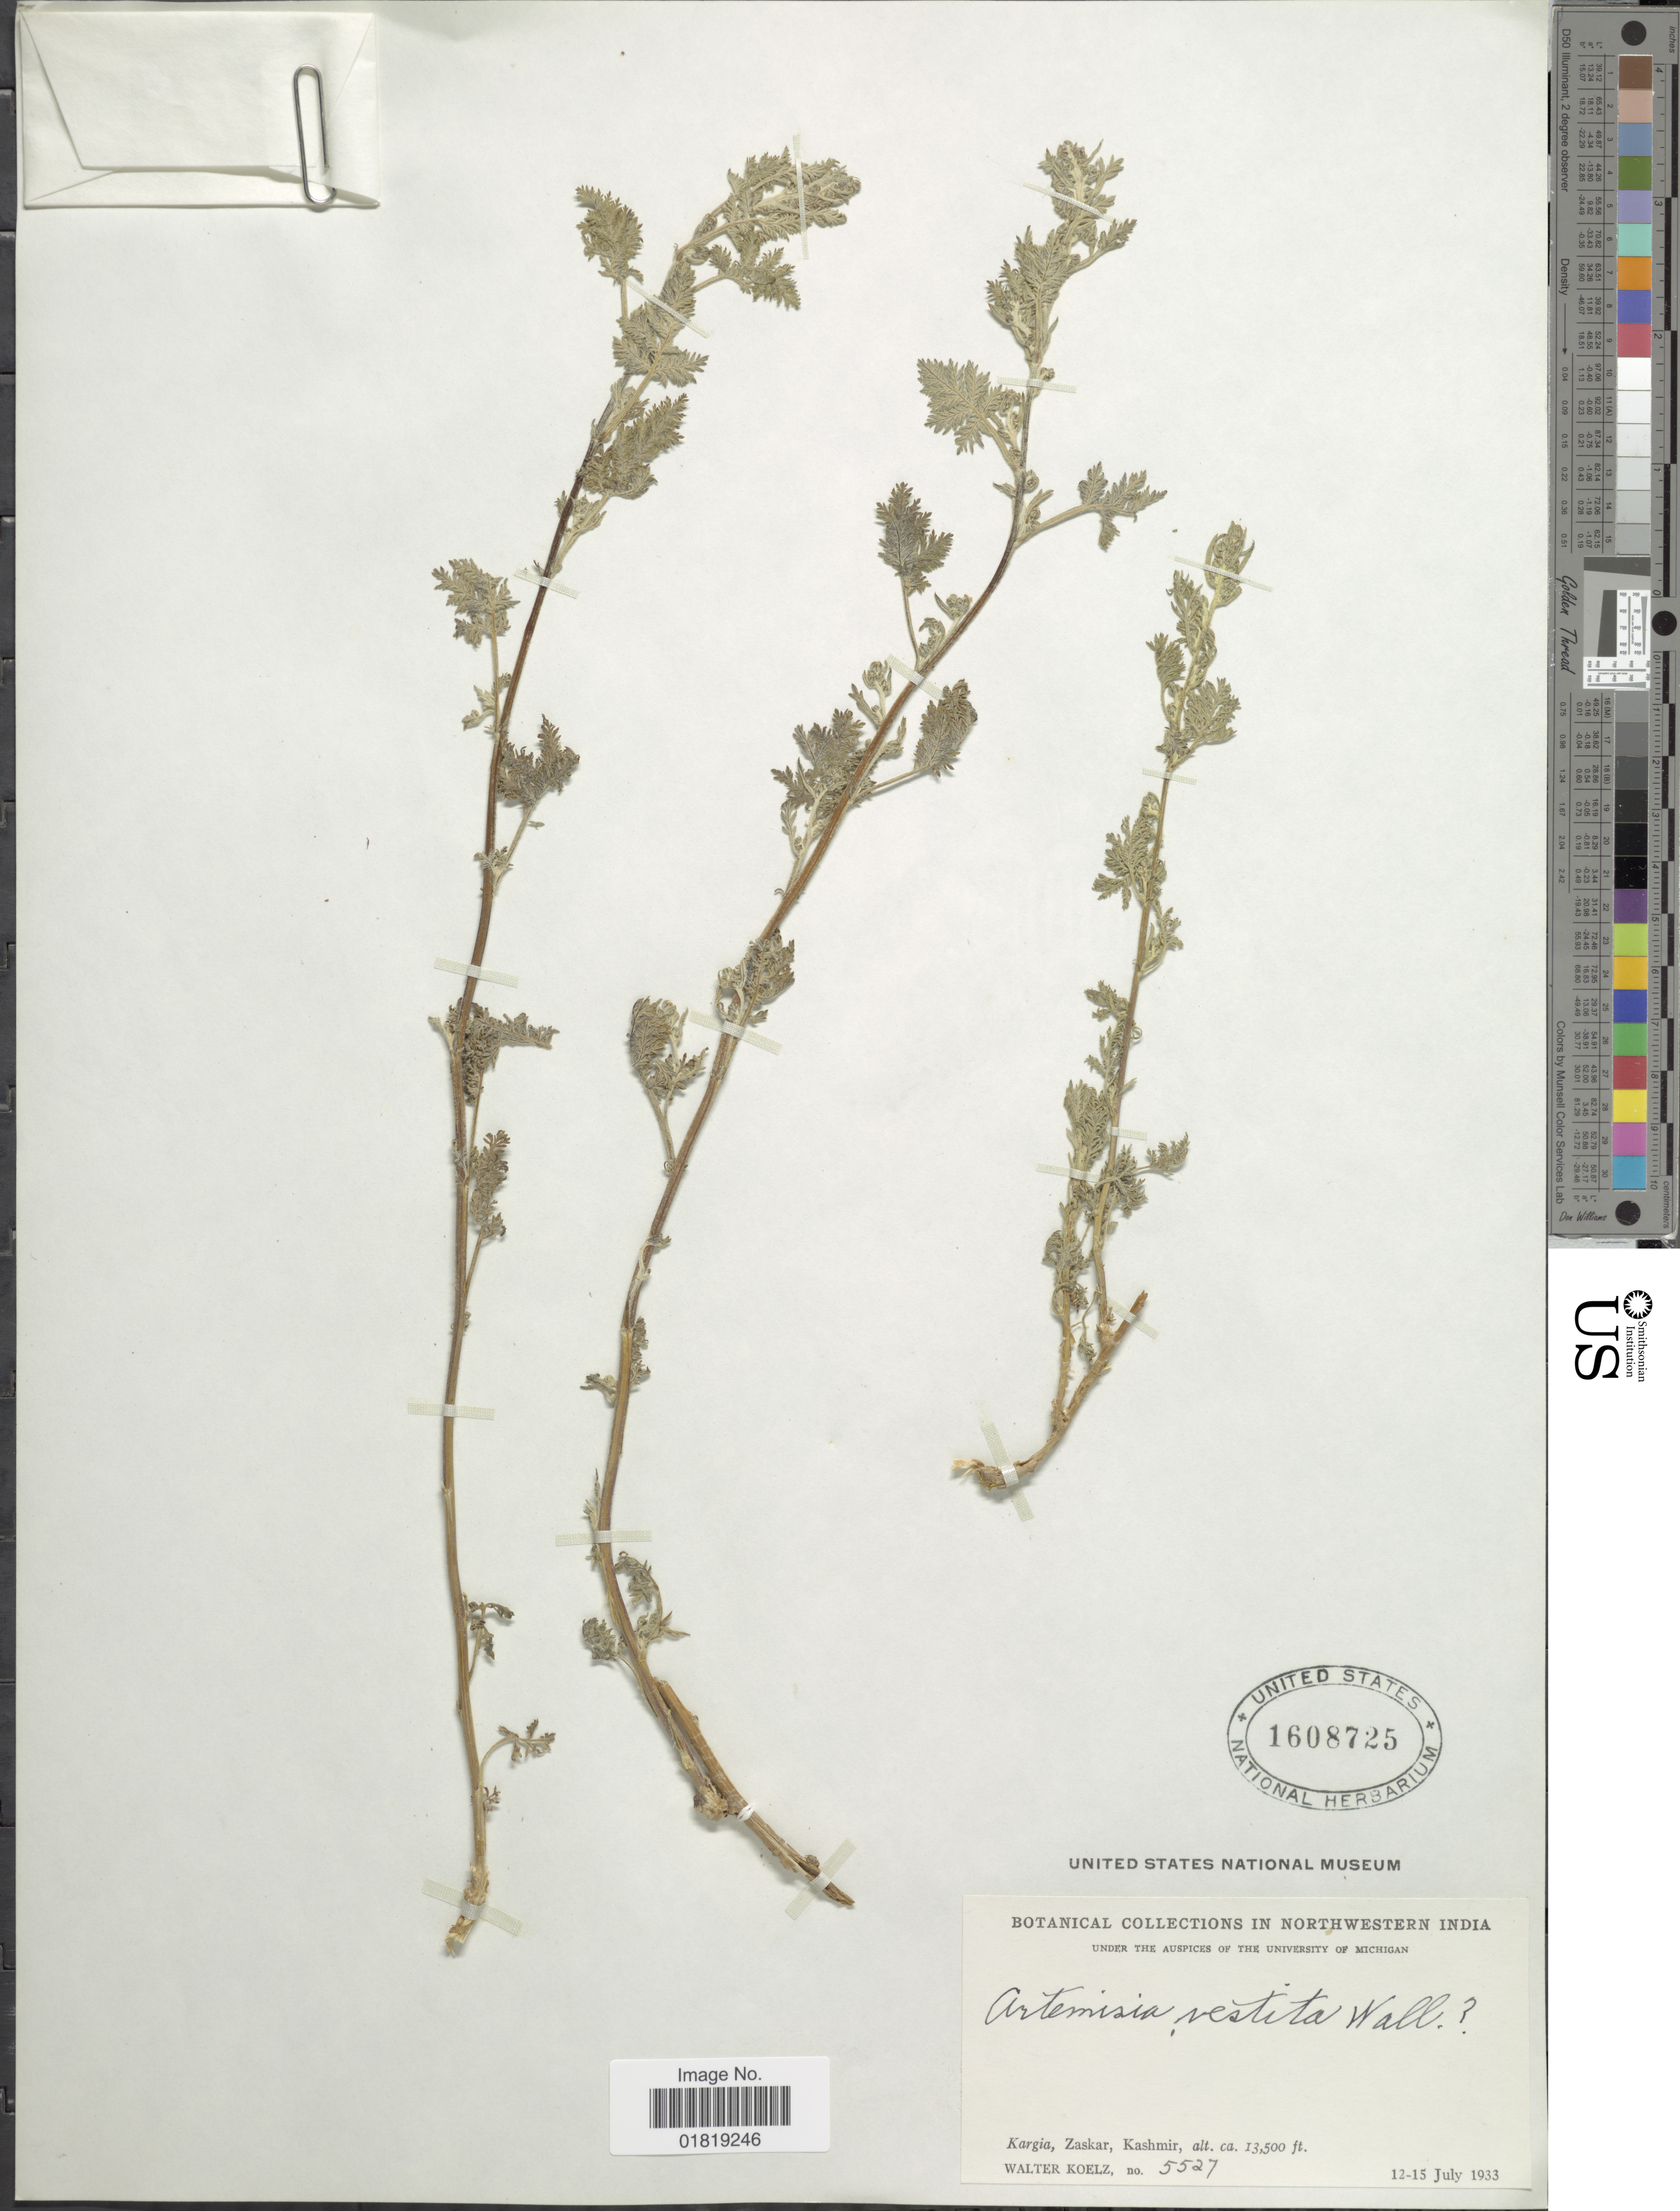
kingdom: Plantae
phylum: Tracheophyta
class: Magnoliopsida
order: Asterales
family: Asteraceae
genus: Artemisia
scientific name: Artemisia vestita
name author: Wall. ex Besser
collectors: W. N. Koelz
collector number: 5527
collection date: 1933-07-12/1933-07-15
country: India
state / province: Jammu and Kashmir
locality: Northwestern India, Kargia, Zaskar, Kashmir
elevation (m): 4115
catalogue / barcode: US 1608725